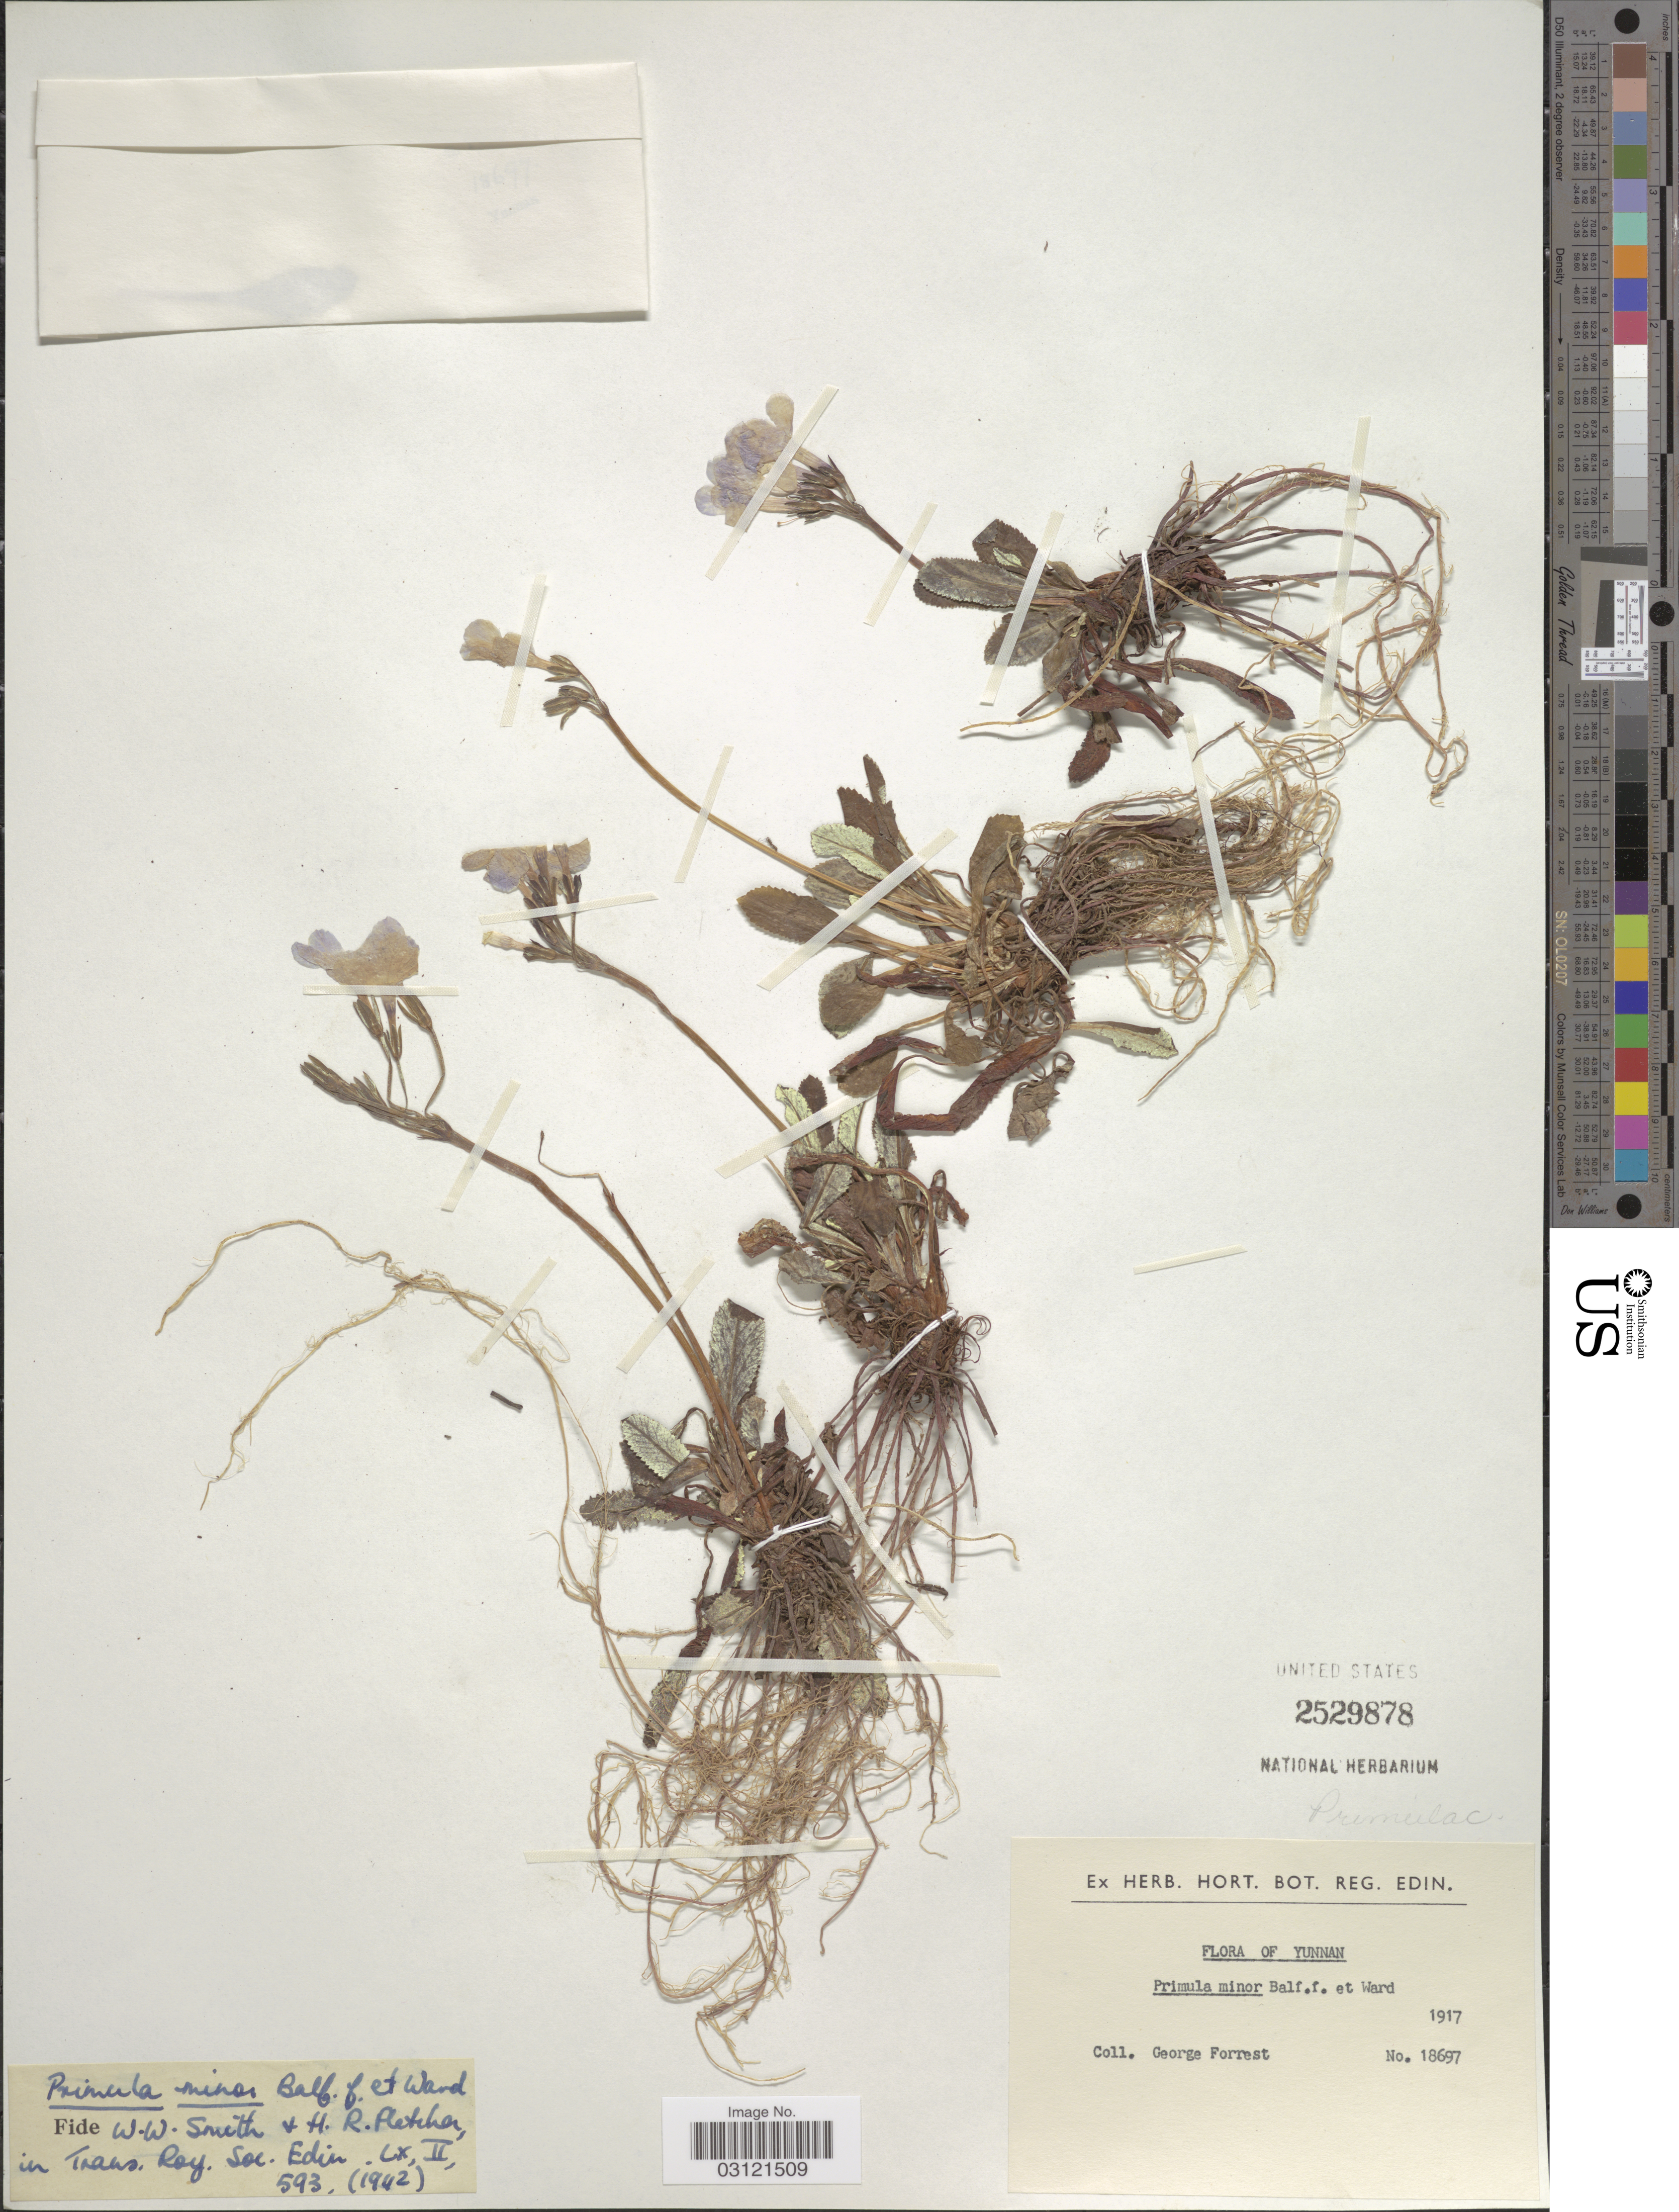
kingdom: Plantae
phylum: Tracheophyta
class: Magnoliopsida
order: Ericales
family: Primulaceae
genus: Primula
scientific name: Primula minor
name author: Balf. f. & Kingdon-Ward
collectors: G. Forrest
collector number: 18697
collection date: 1917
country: China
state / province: Yunnan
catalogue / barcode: US 2529878